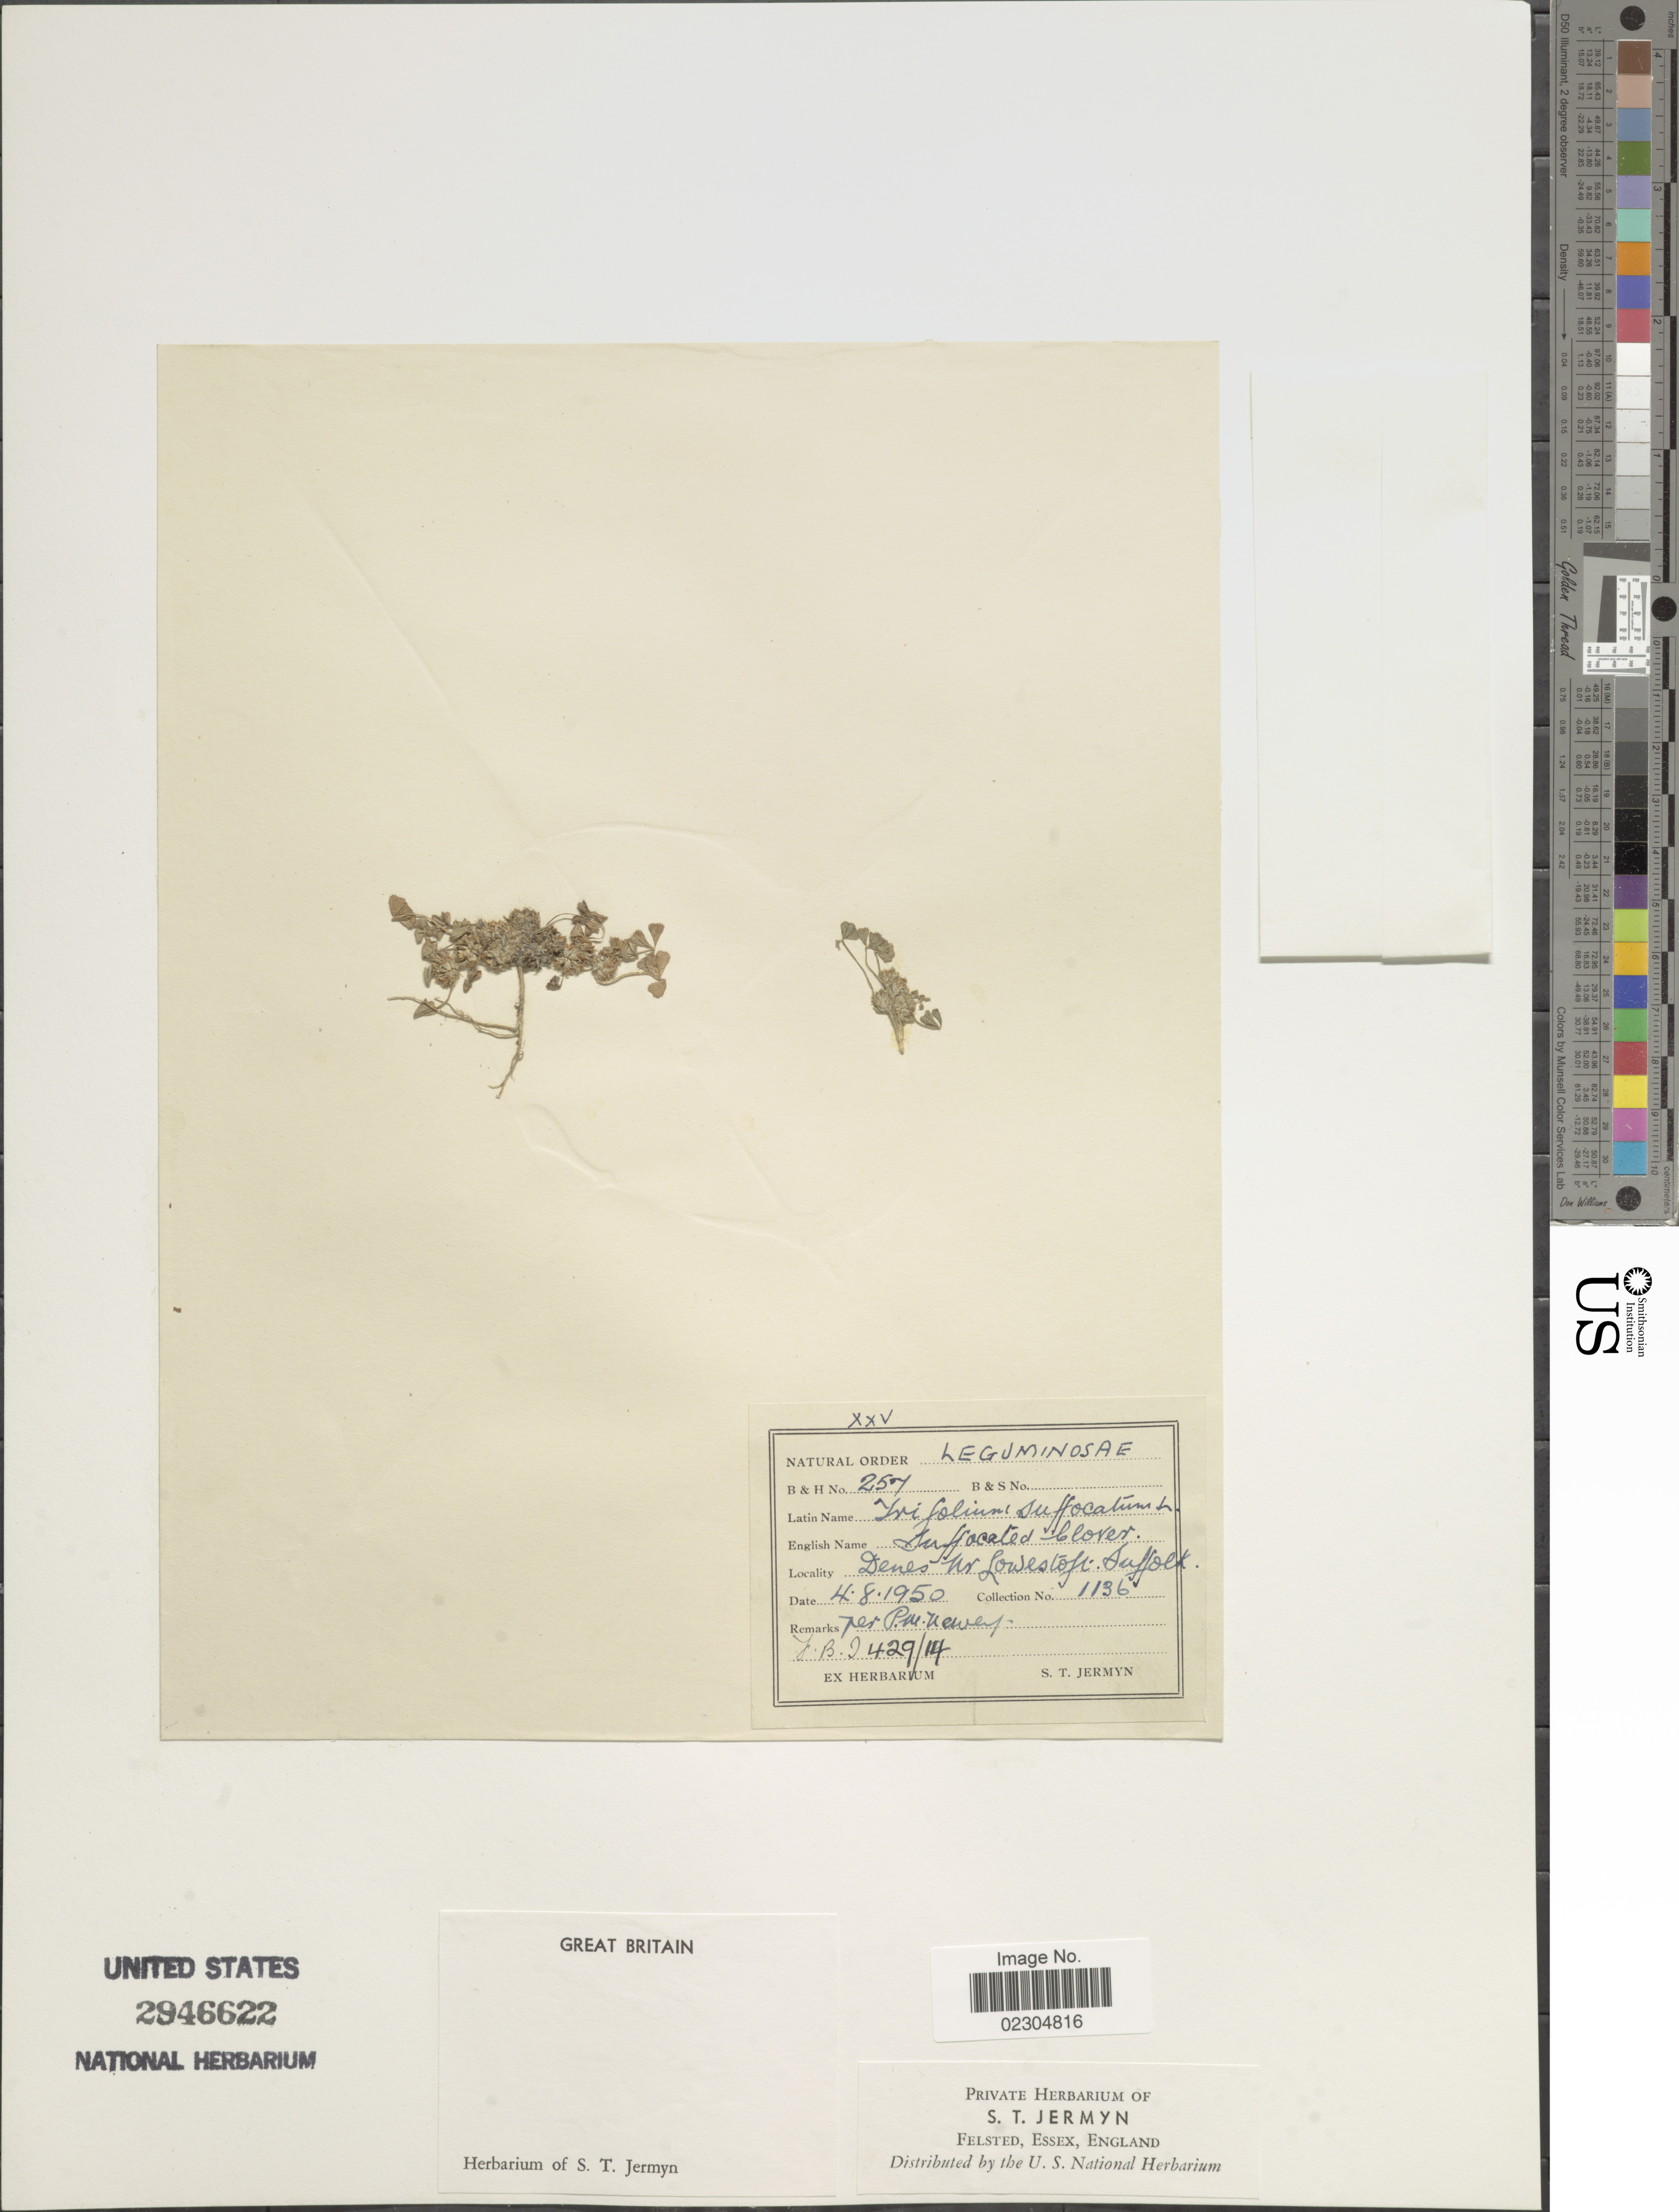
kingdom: Plantae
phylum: Tracheophyta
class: Magnoliopsida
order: Fabales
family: Fabaceae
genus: Trifolium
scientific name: Trifolium suffocatum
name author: L.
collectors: ex herb. S. T. Jermyn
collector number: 1136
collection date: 1950-08-04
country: United Kingdom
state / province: England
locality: Denes Nr Lowestoft. Suffolk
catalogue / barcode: US 2946622